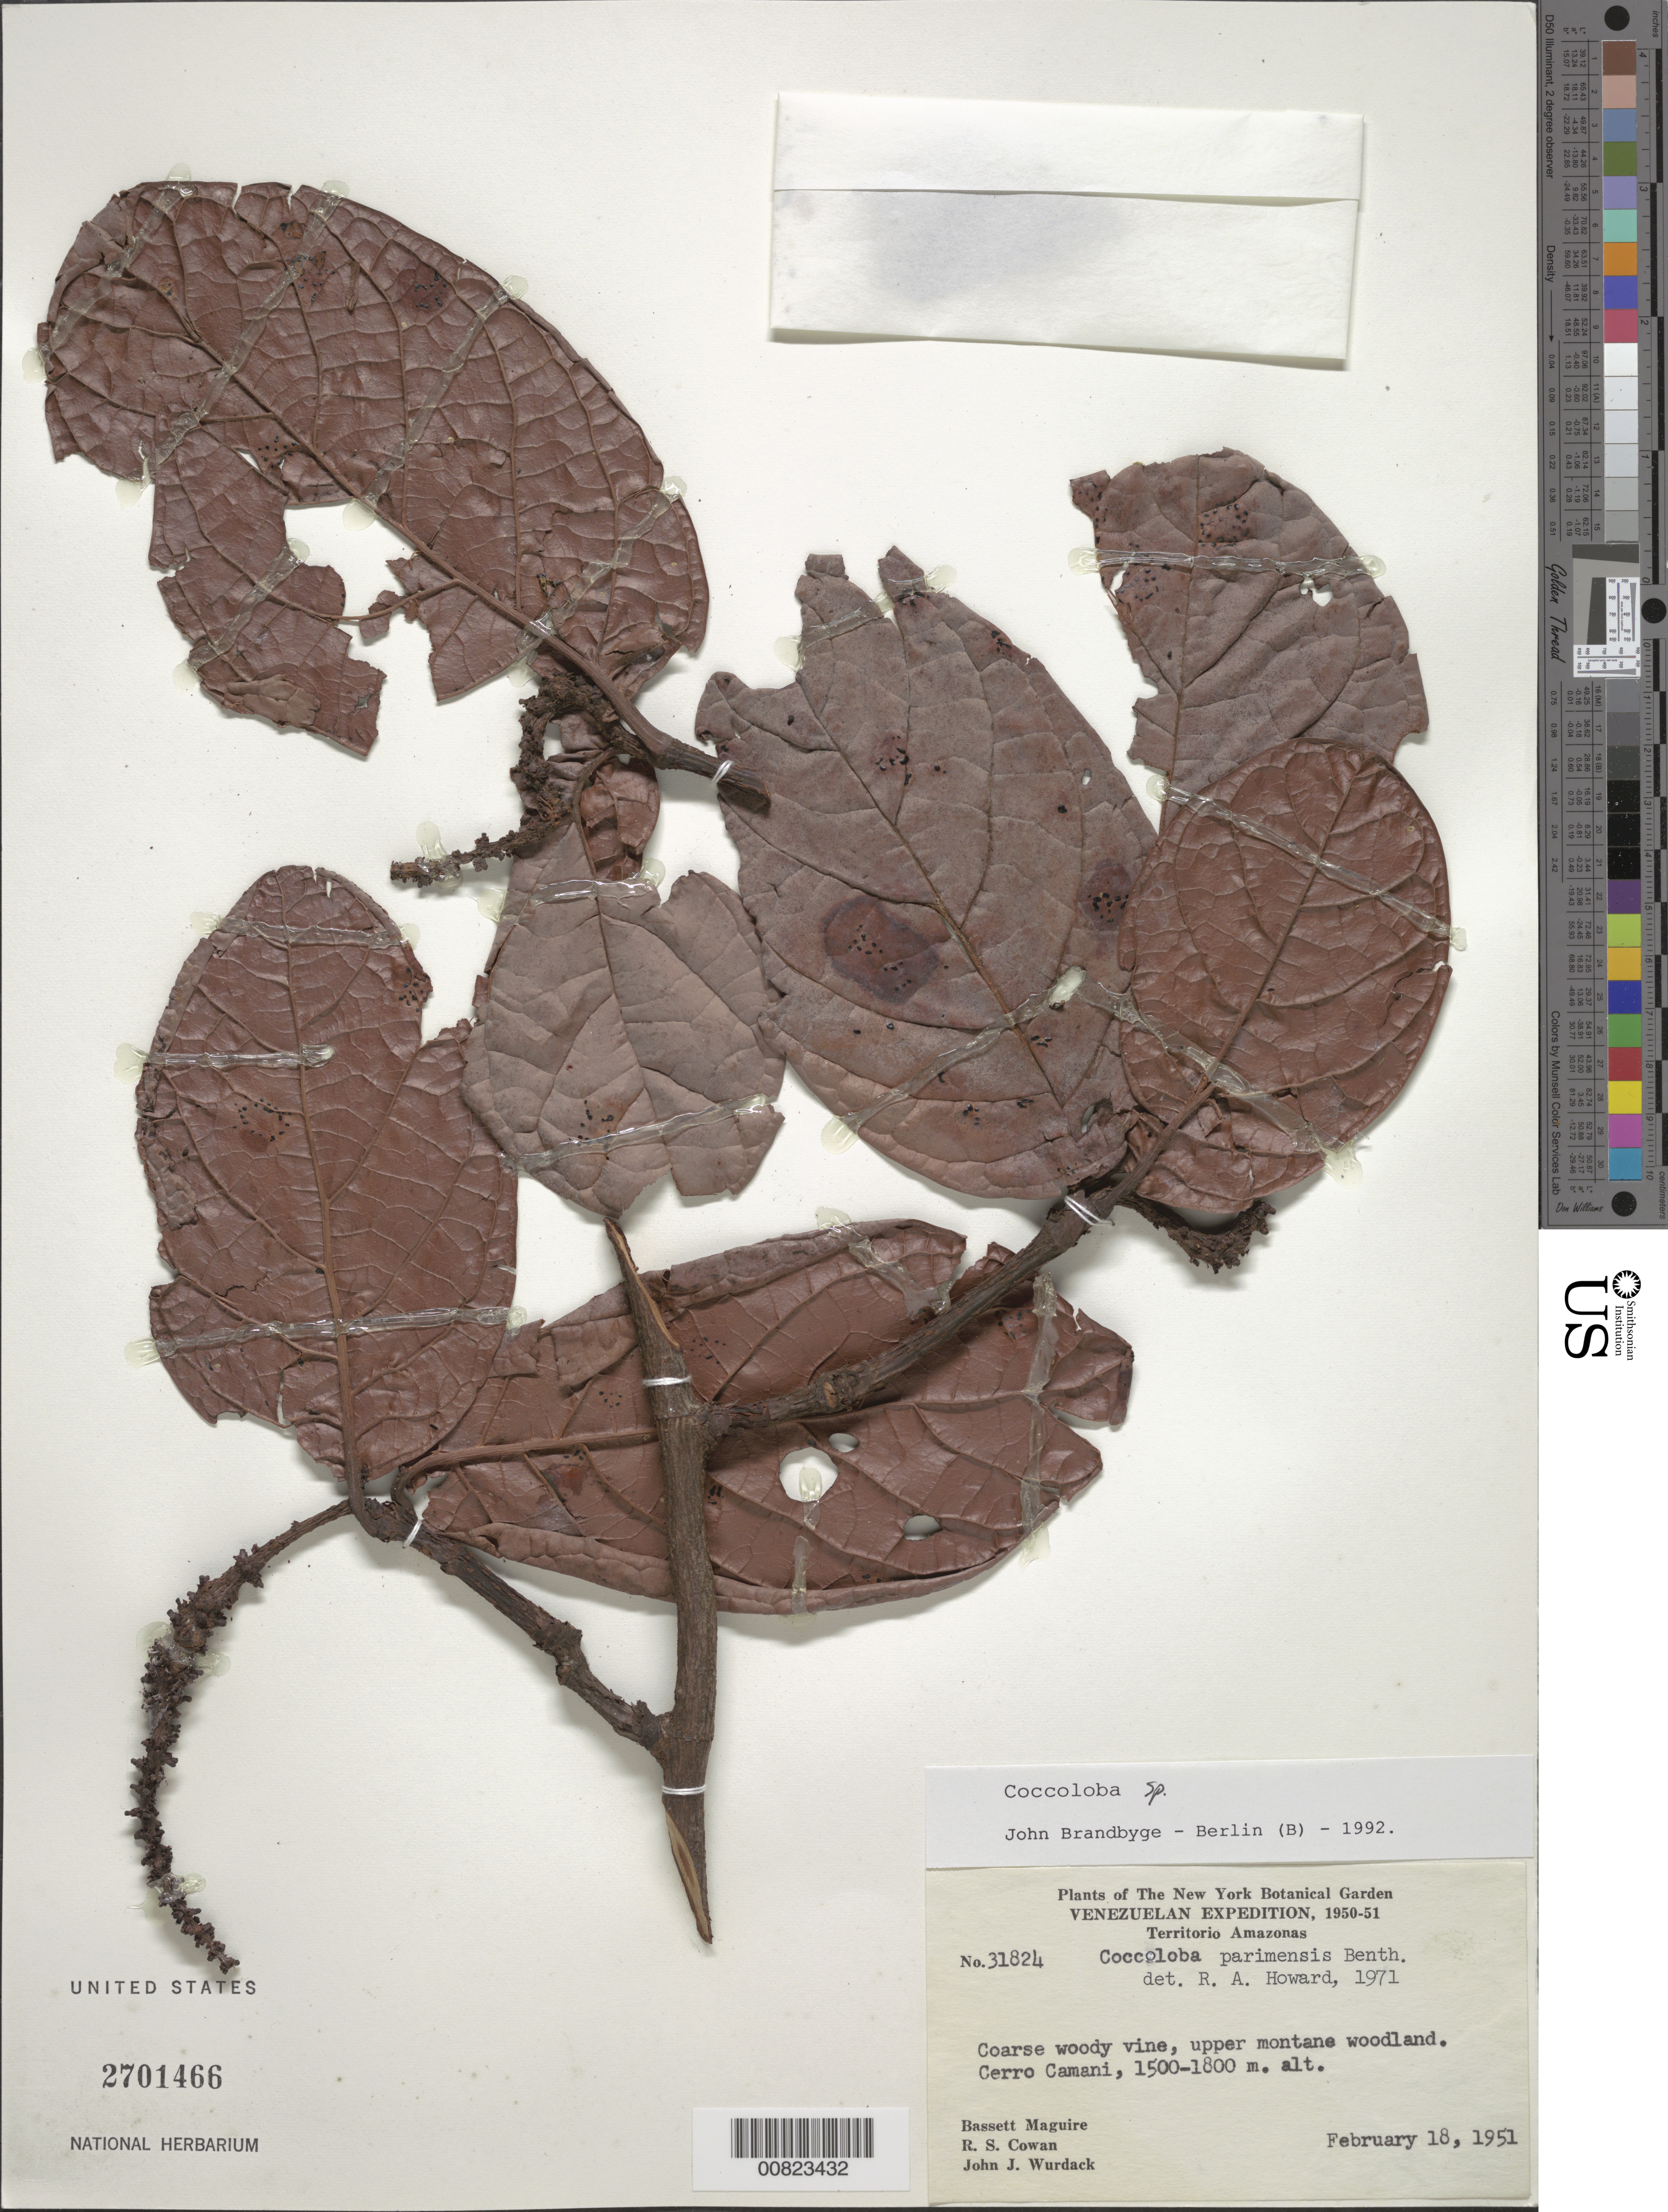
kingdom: Plantae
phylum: Tracheophyta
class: Magnoliopsida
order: Caryophyllales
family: Polygonaceae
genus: Coccoloba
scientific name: Coccoloba sp.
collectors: B. Maguire, R. S. Cowan & J. J. Wurdack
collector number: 31824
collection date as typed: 18-Feb-51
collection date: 1951-02-18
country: Venezuela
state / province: Amazonas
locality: Cerro Camani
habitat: Upper montane woodland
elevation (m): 1500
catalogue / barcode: US 2701466